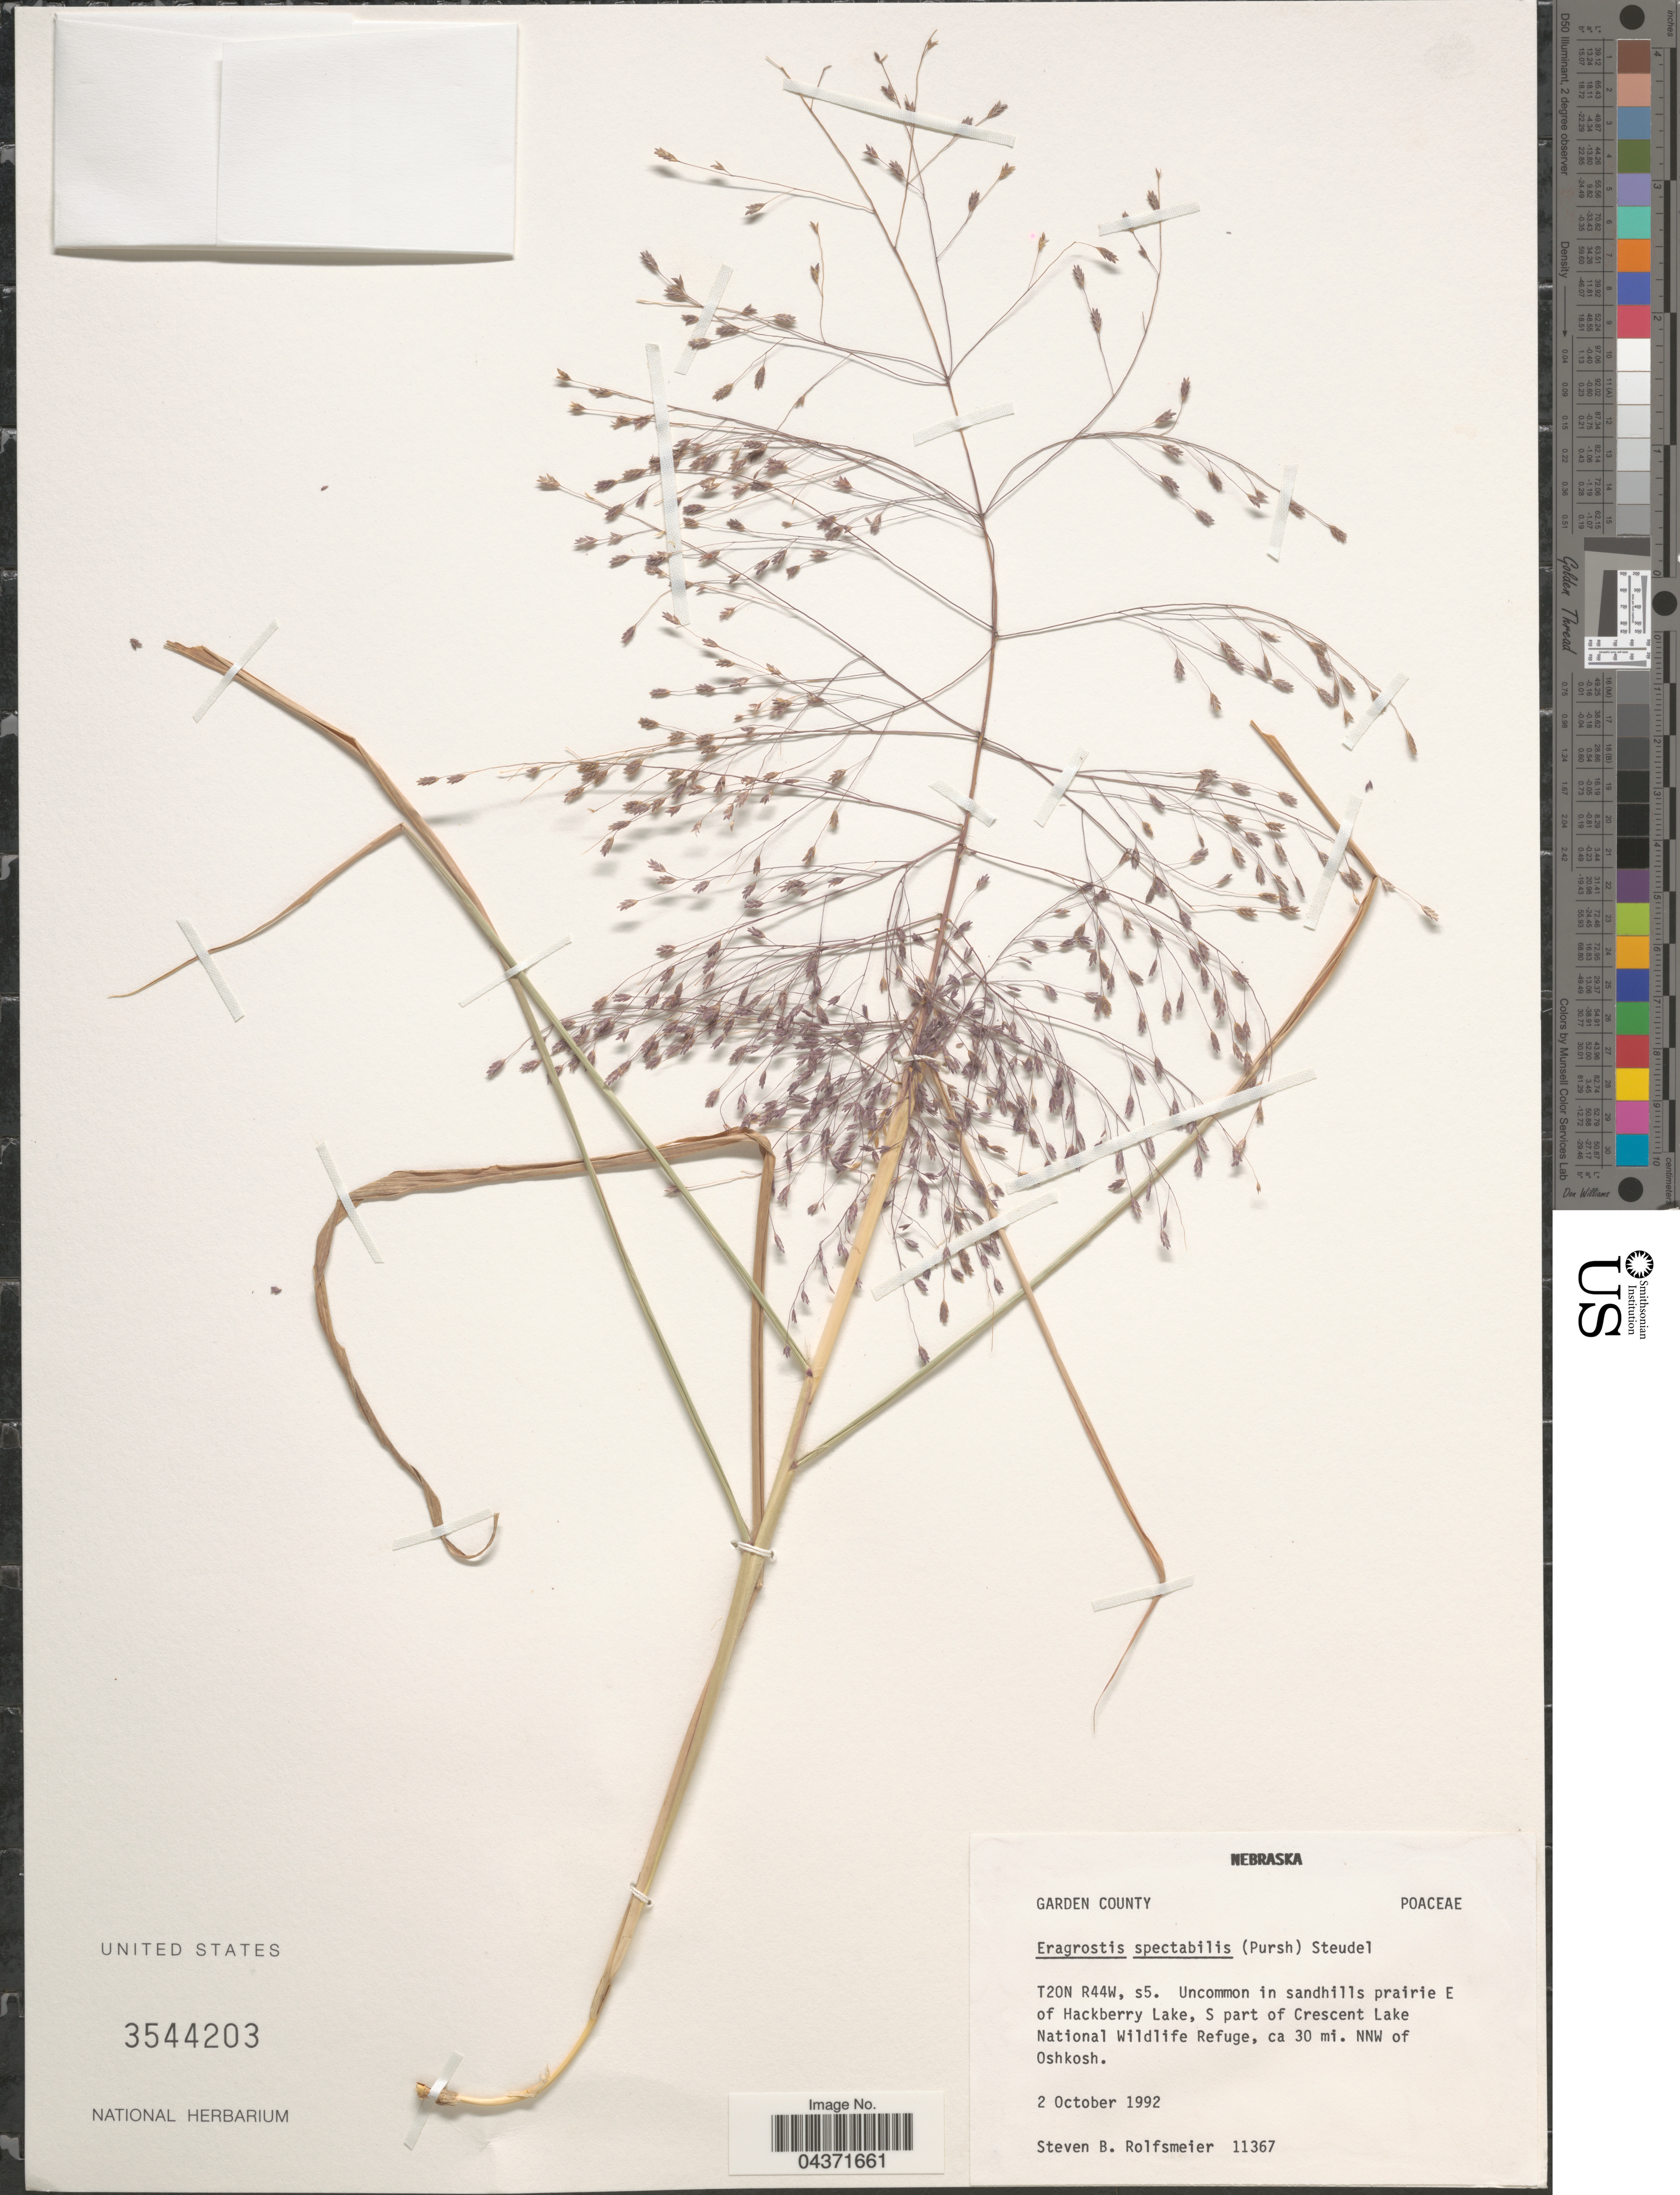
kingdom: Plantae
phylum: Tracheophyta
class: Liliopsida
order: Poales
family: Poaceae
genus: Eragrostis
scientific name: Eragrostis spectabilis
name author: (Pursh) Steud.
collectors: S. Rolfsmeier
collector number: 11367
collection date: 1992-10-02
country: United States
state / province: Nebraska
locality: T20 R44W, s5. Uncommon in sandhills prairie E of Hackberry Lake, S part of Crescent Lake National Wildlife Refuge, ca 30 mi. NNW of Oshkosh.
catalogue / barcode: US 3544203